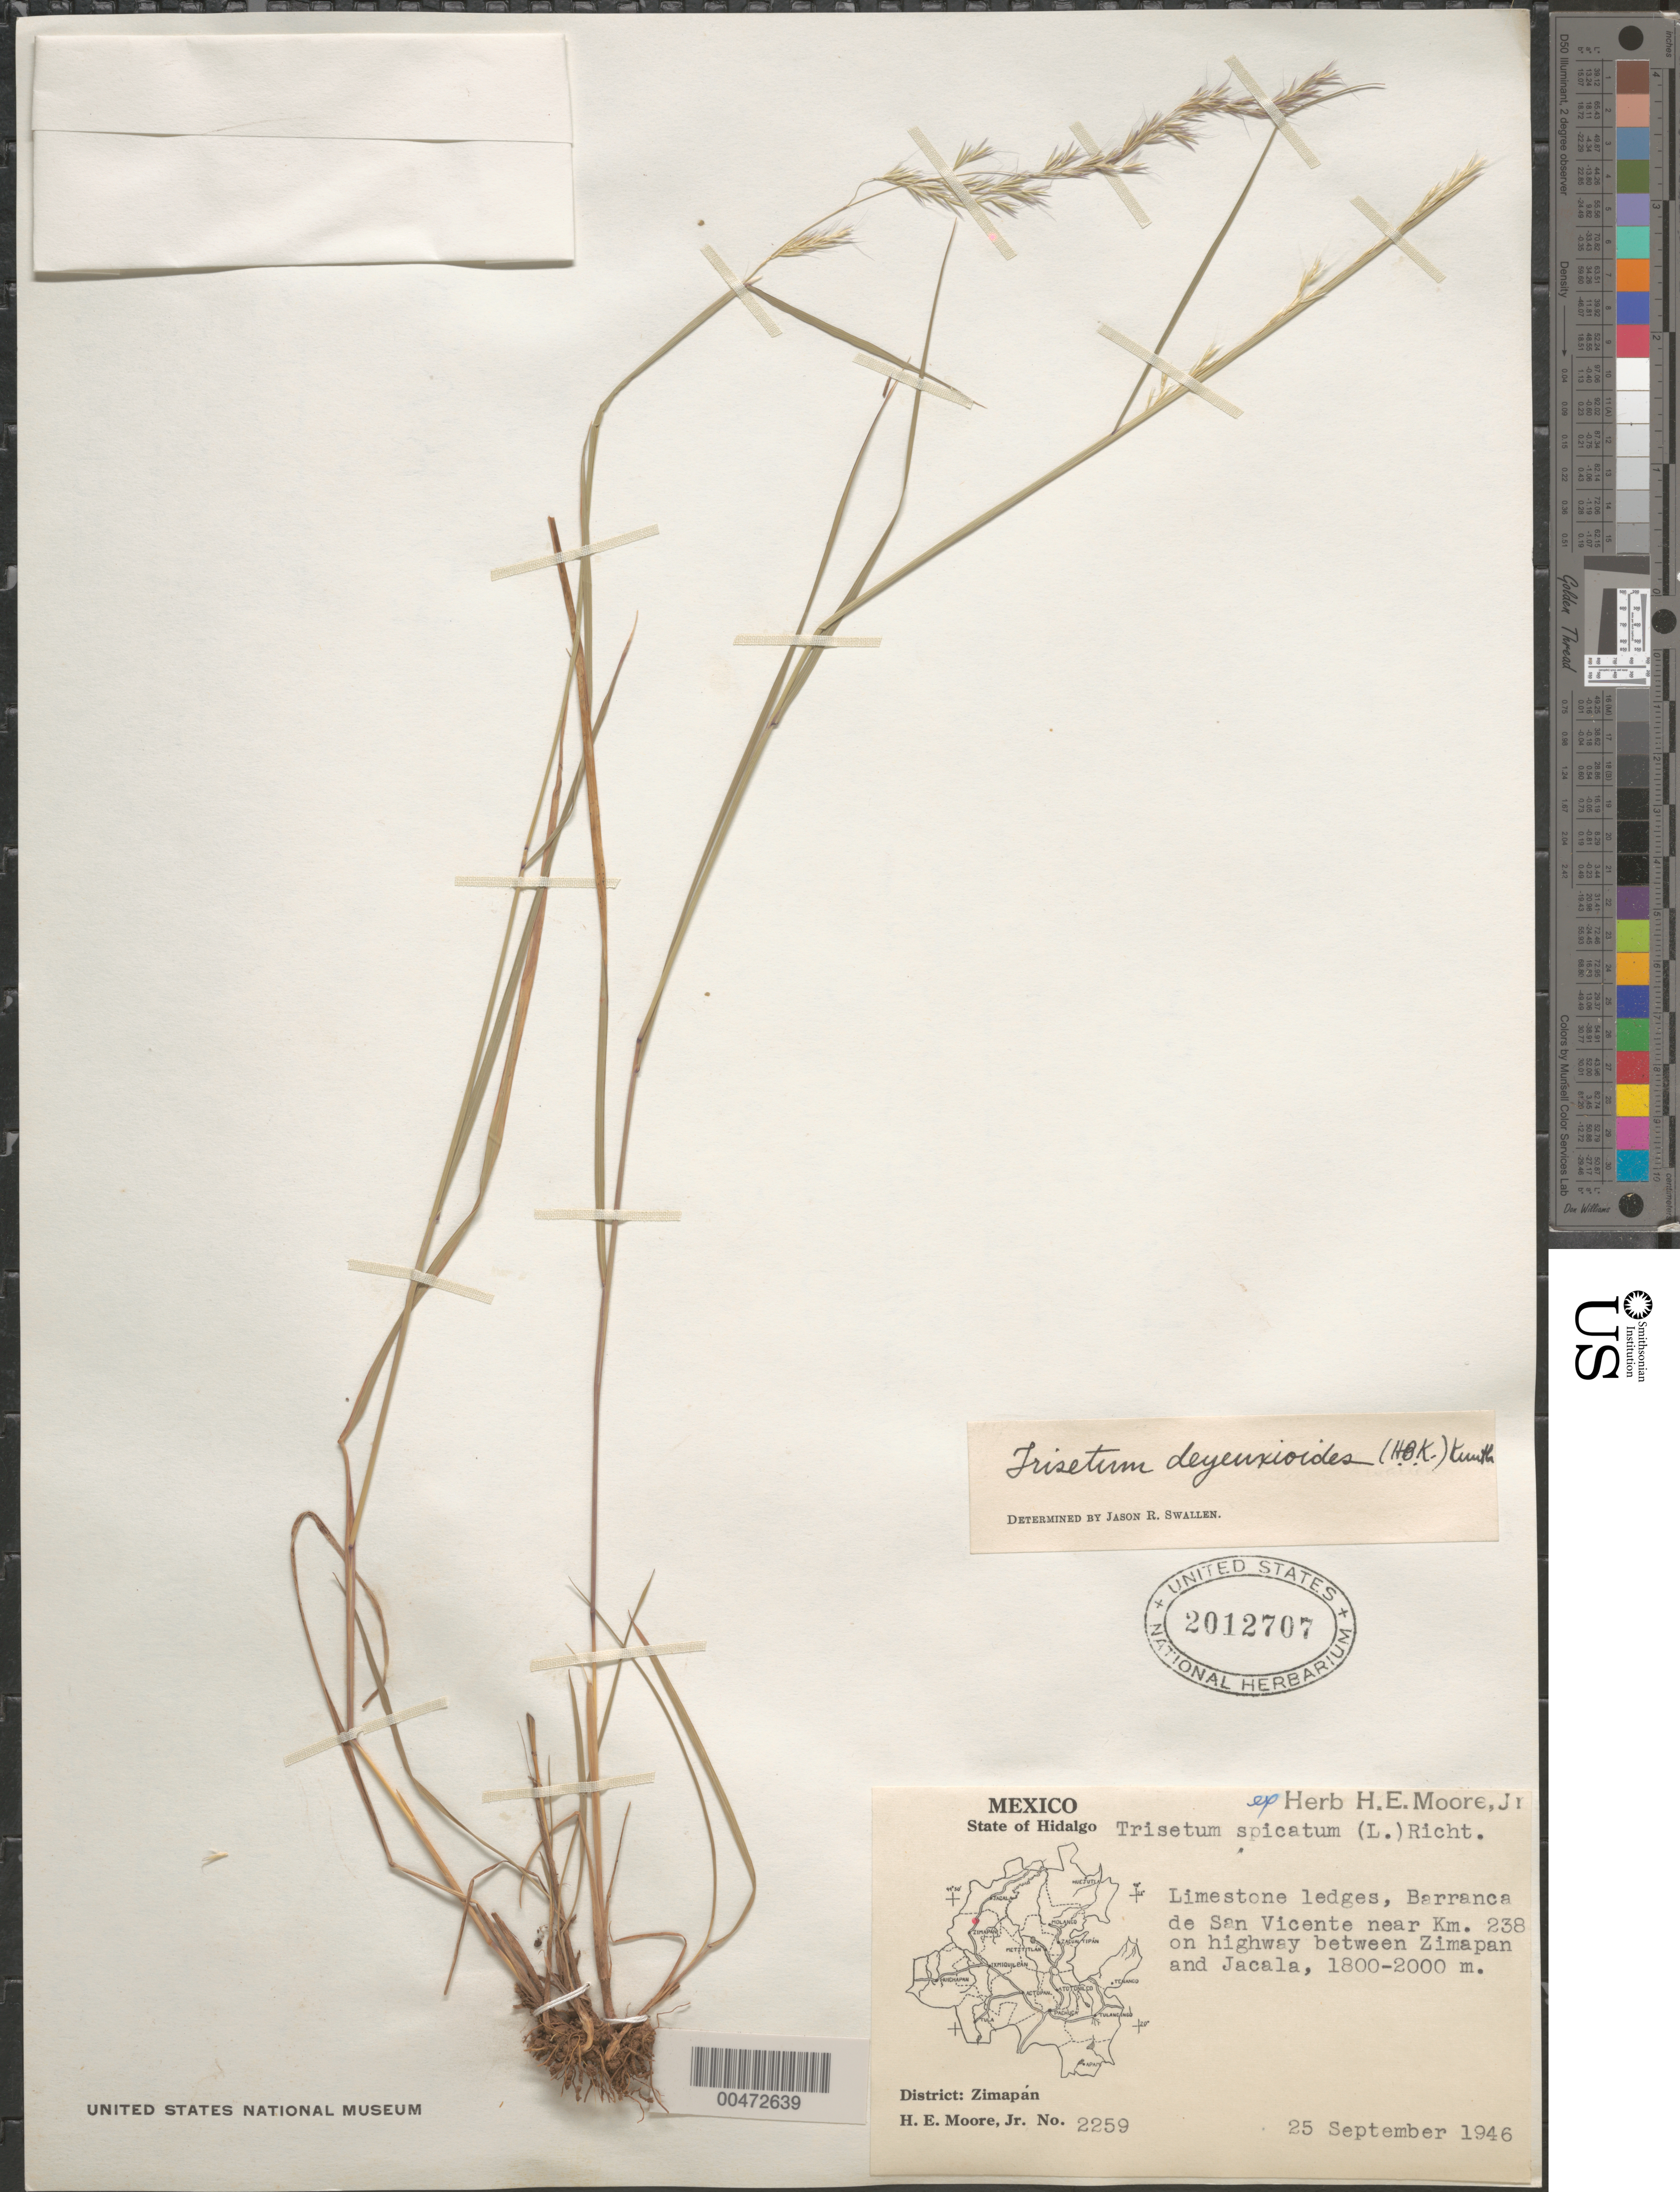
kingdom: Plantae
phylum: Tracheophyta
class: Liliopsida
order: Poales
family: Poaceae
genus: Trisetum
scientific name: Trisetum deyeuxioides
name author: (Kunth) Kunth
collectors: H. E. Moore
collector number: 2259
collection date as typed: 25 Sep 1946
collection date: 1946-09-25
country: Mexico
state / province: Hidalgo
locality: Barranca de San Vicente near Km 238 on hwy between Zimapán & Jacala, Zimapán Dist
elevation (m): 1800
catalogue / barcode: US 2012707